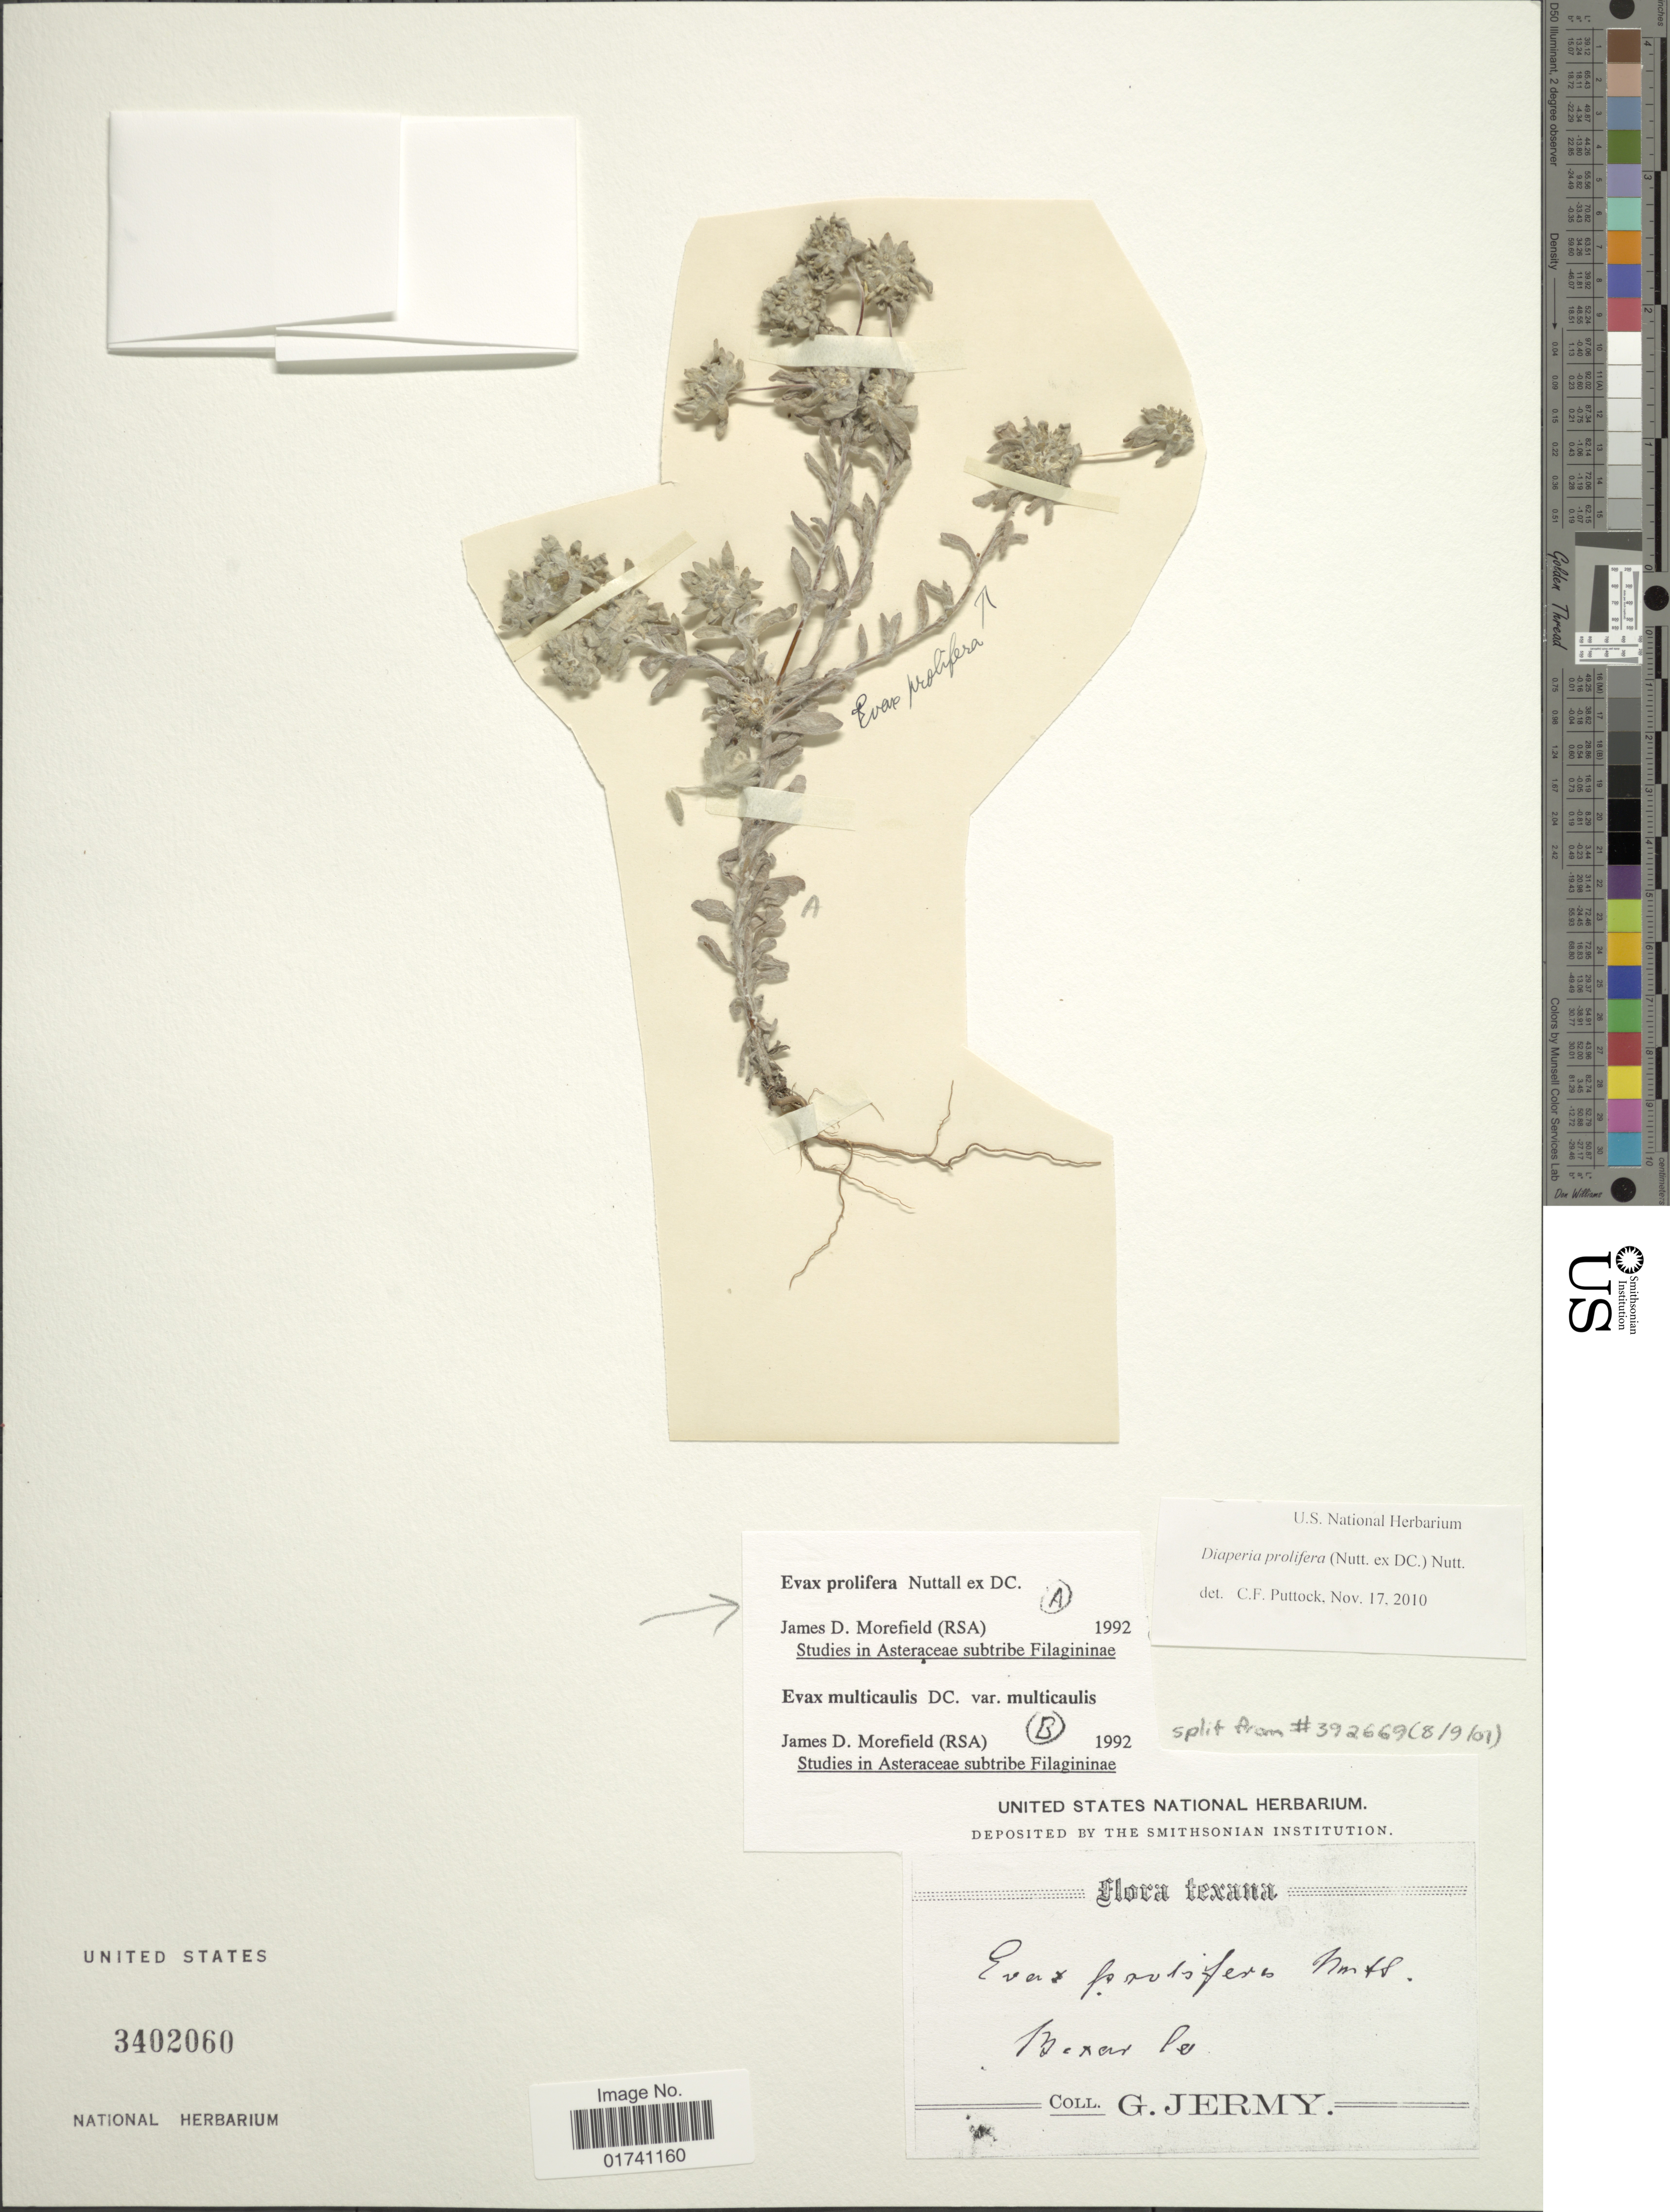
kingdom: Plantae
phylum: Tracheophyta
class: Magnoliopsida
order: Asterales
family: Asteraceae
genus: Diaperia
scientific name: Diaperia prolifera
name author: (Nutt. ex DC.) Morefield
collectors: G. Jermy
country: United States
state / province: Texas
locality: Bexar Co.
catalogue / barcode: US 3402060